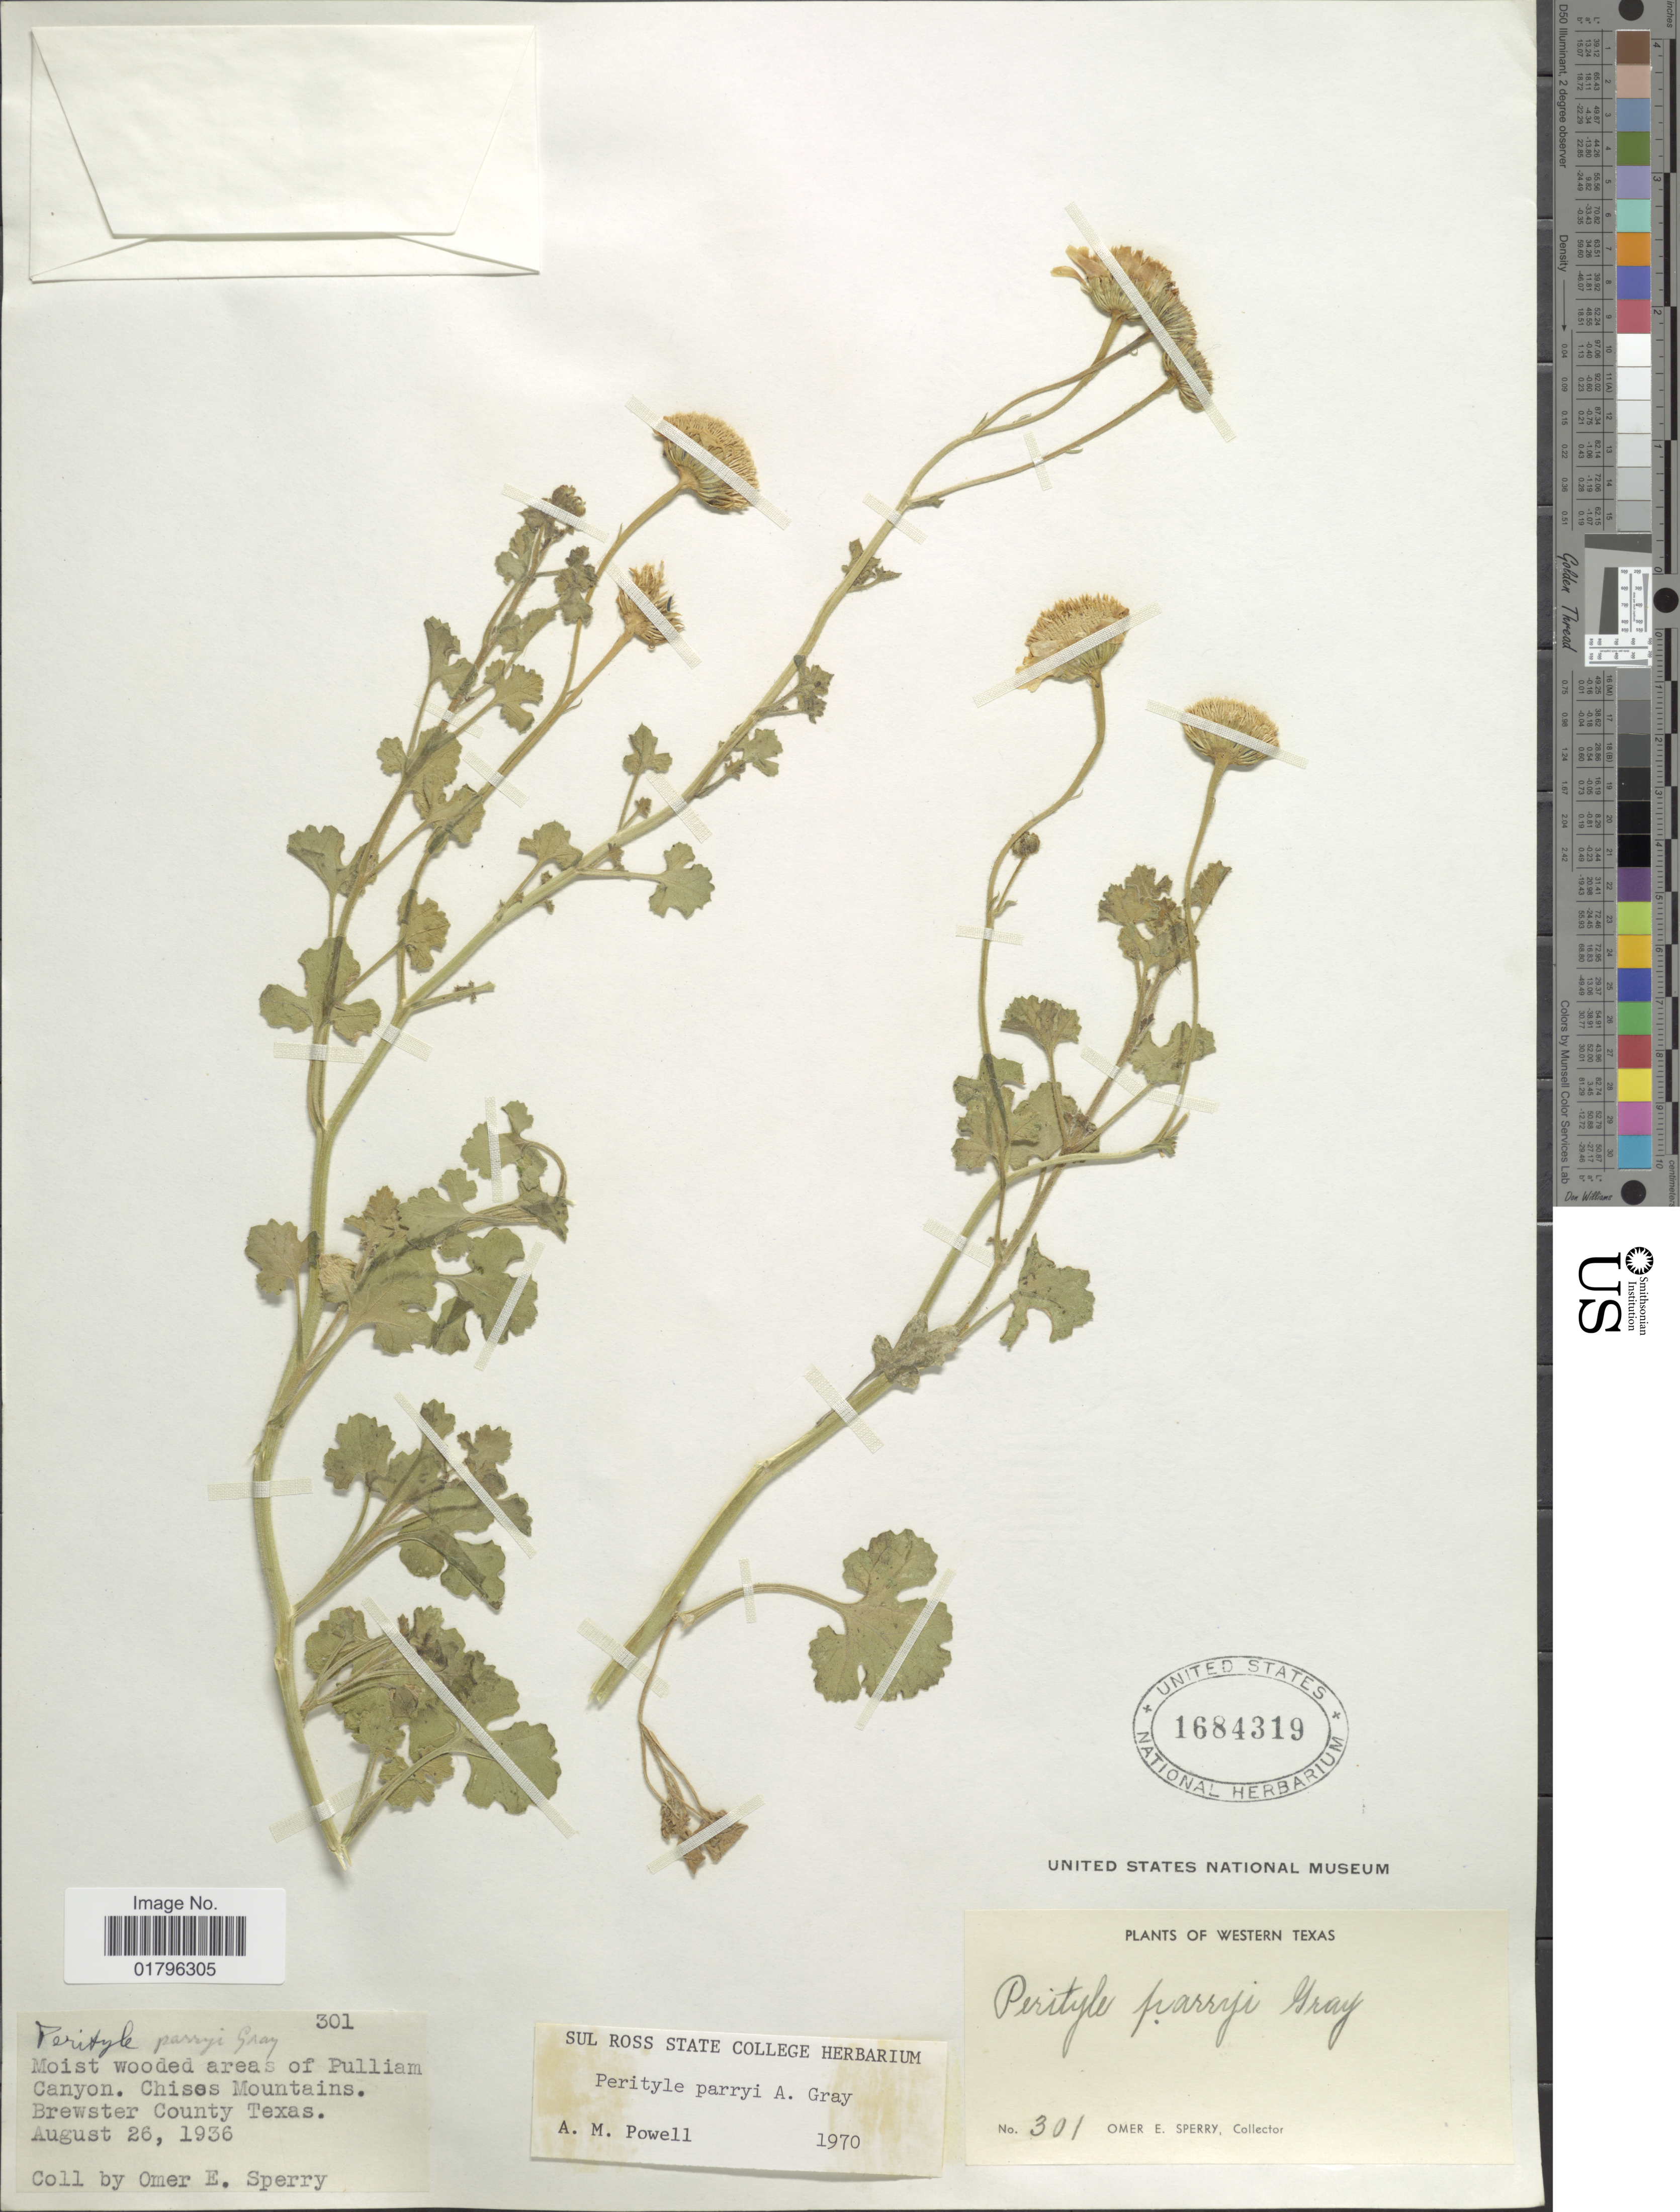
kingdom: Plantae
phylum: Tracheophyta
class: Magnoliopsida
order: Asterales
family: Asteraceae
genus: Perityle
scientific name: Perityle parryi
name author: A. Gray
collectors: O. E. Sperry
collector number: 301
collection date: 1936-08-26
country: United States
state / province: Texas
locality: Areas of Pulliam Canyon, Chisos Mountains, Brewster County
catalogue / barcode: US 1684319